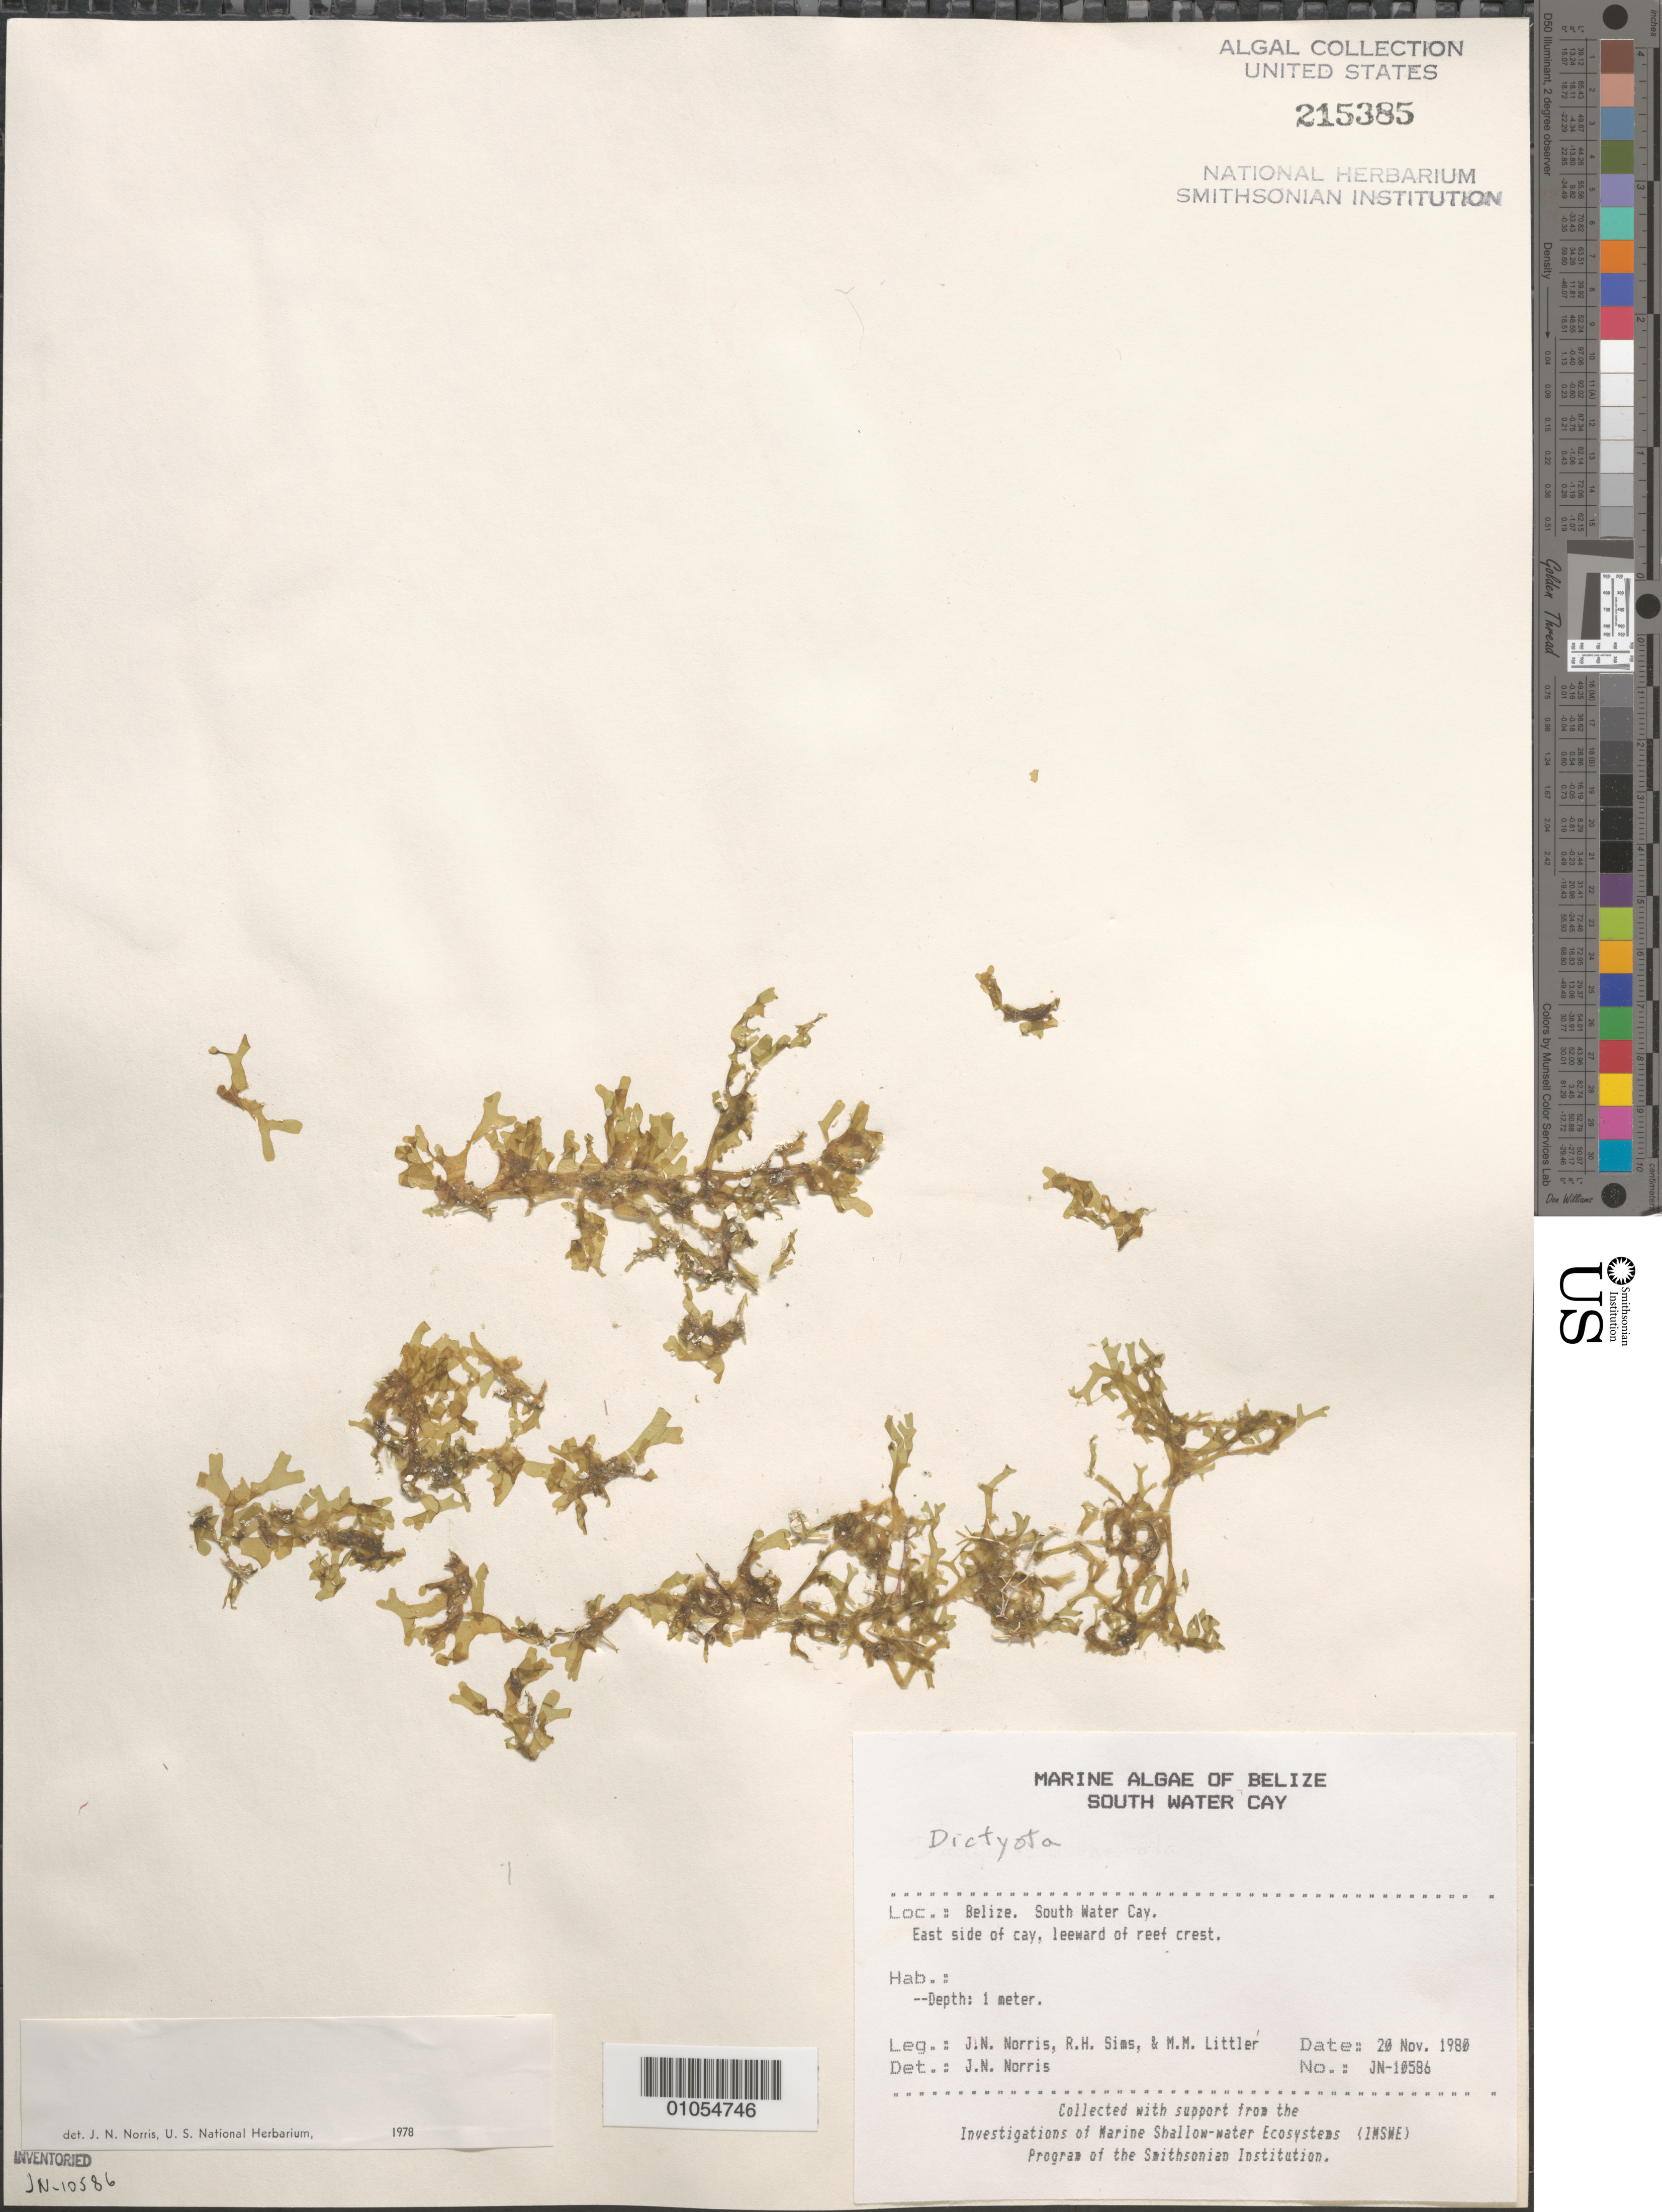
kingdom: Chromista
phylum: Ochrophyta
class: Phaeophyceae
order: Dictyotales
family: Dictyotaceae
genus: Dictyota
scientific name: Dictyota sp.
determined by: Norris, James N.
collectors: J. N. Norris, R. H. Sims & M. M. Littler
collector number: JN-10586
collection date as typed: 20 Nov 1980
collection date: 1980-11-20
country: Belize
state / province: Stann Creek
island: South Water Cay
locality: East side of cay, leeward of reef crest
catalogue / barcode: US 215385